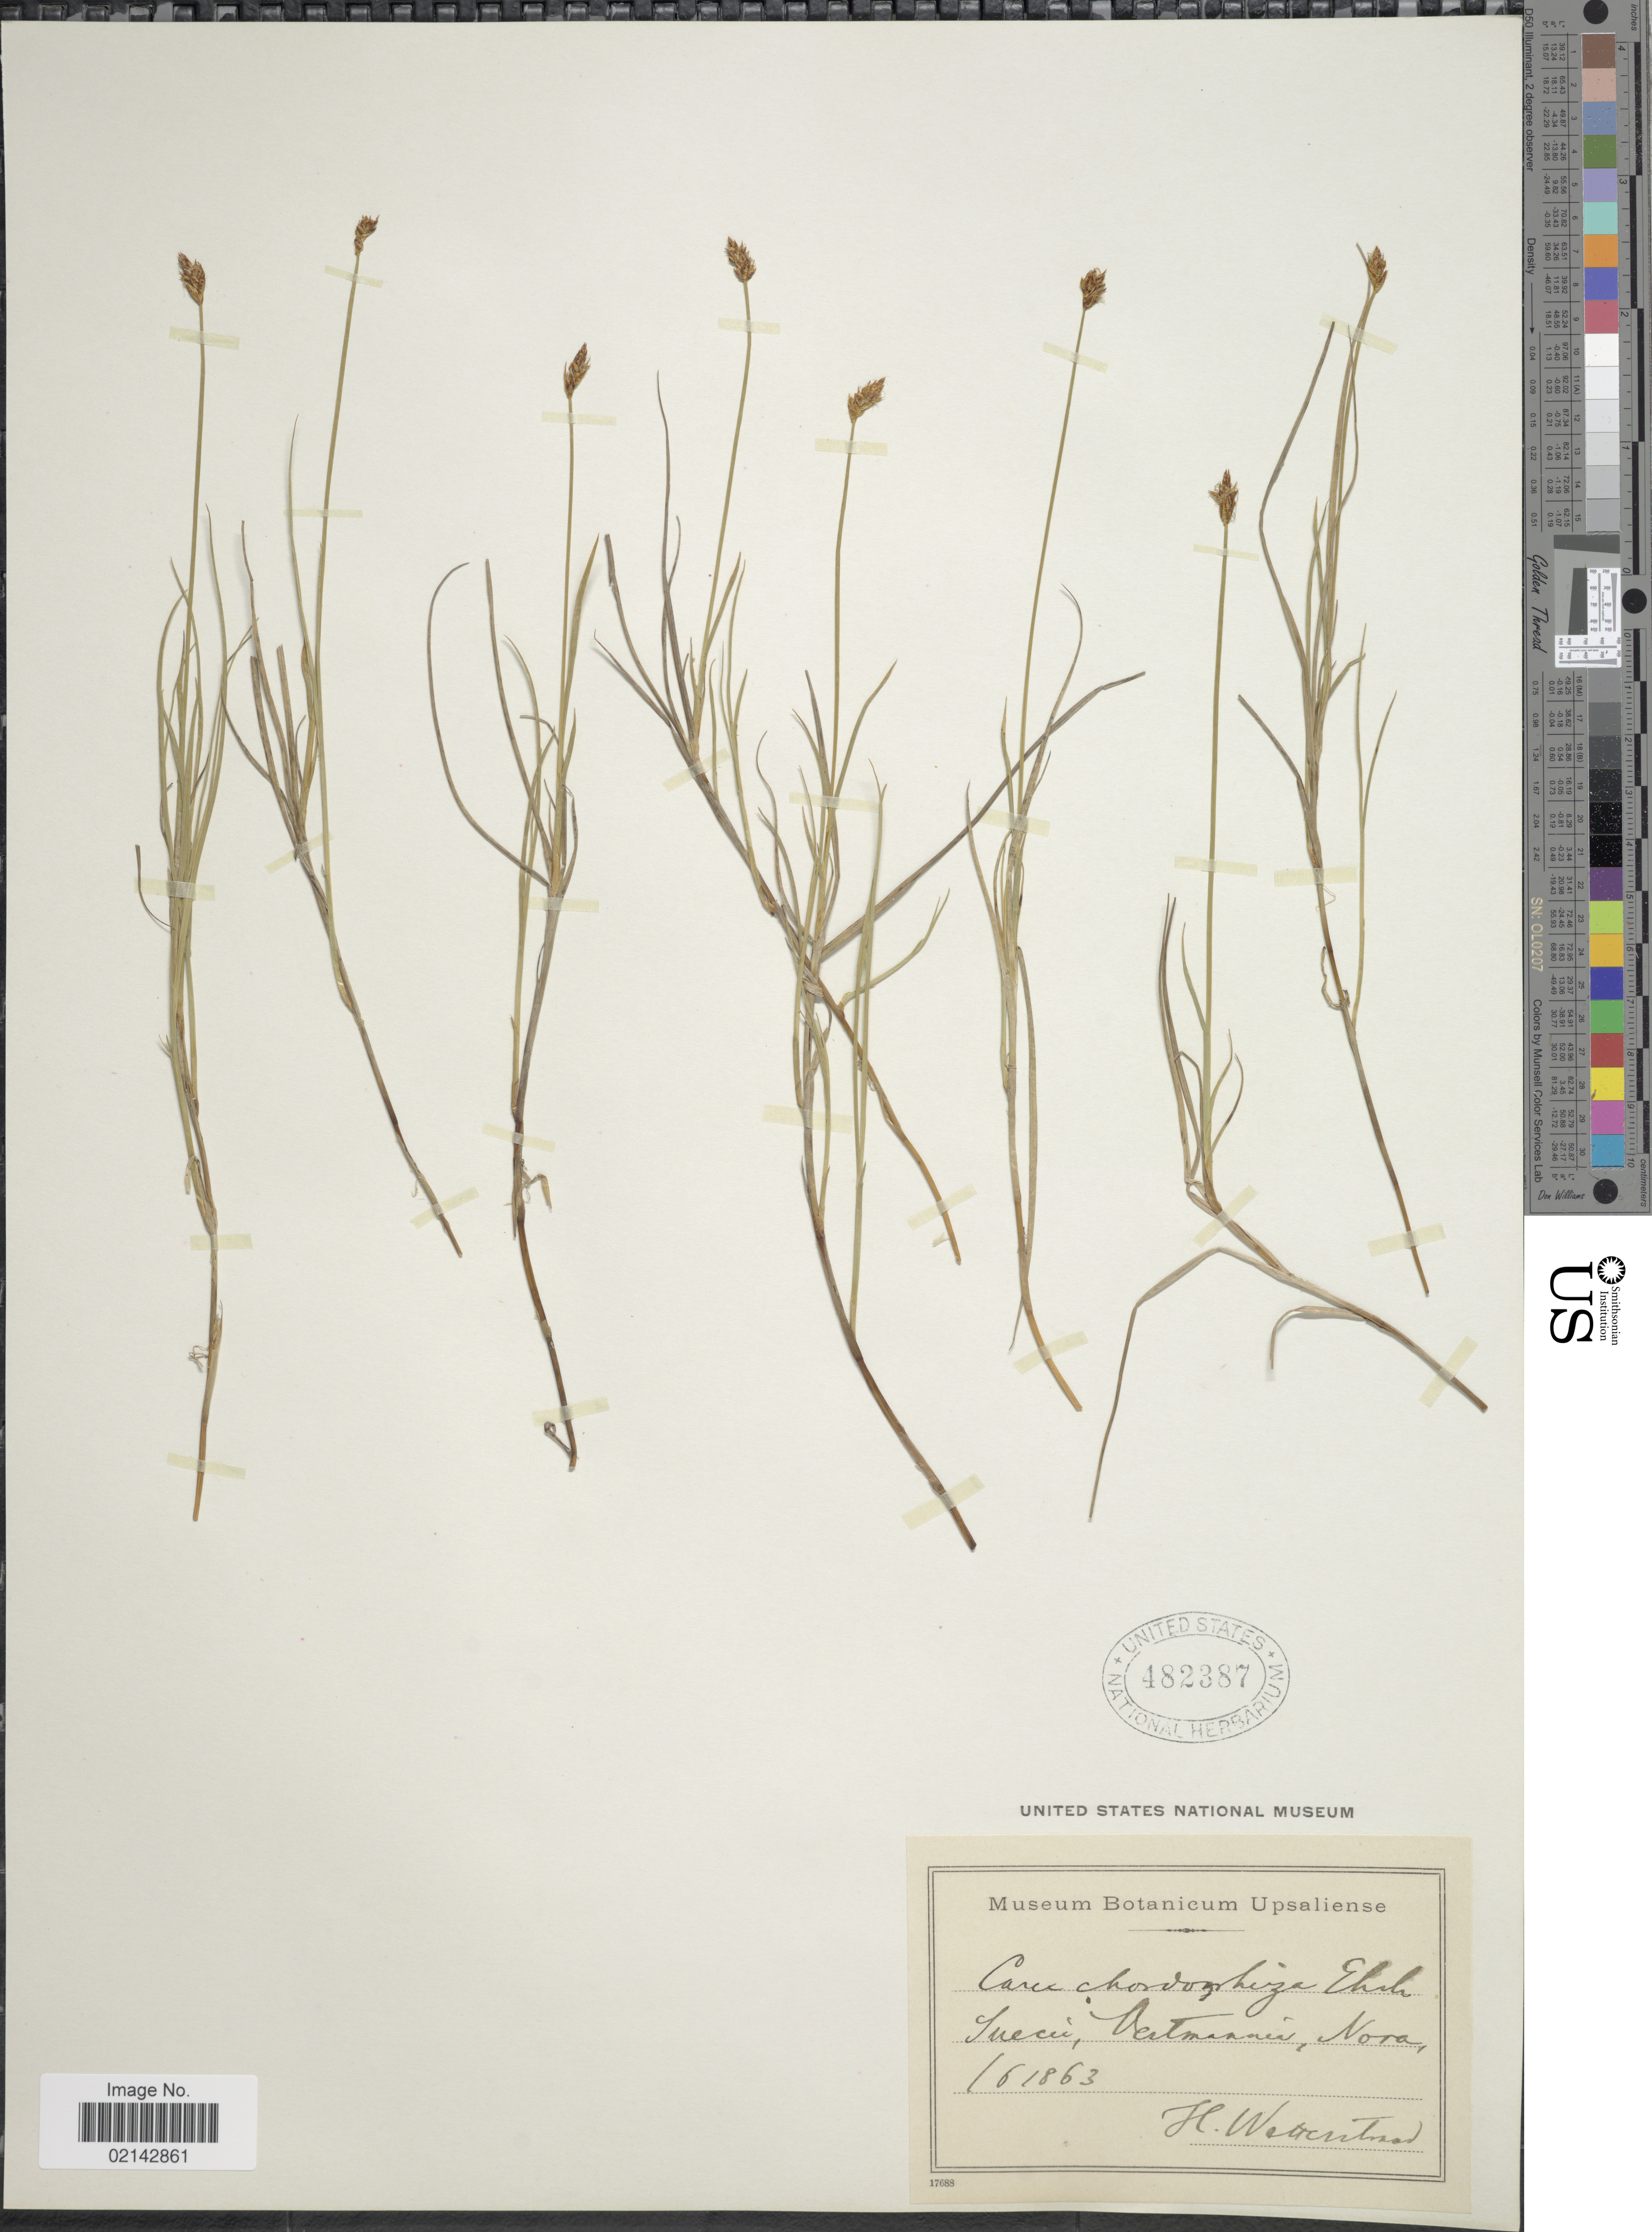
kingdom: Plantae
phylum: Tracheophyta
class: Liliopsida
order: Poales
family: Cyperaceae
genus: Carex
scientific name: Carex chordorrhiza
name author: L. f.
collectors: H. Wetterstrand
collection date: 1863-06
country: Sweden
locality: Suecia, Vestmannia, Nora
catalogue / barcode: US 482387